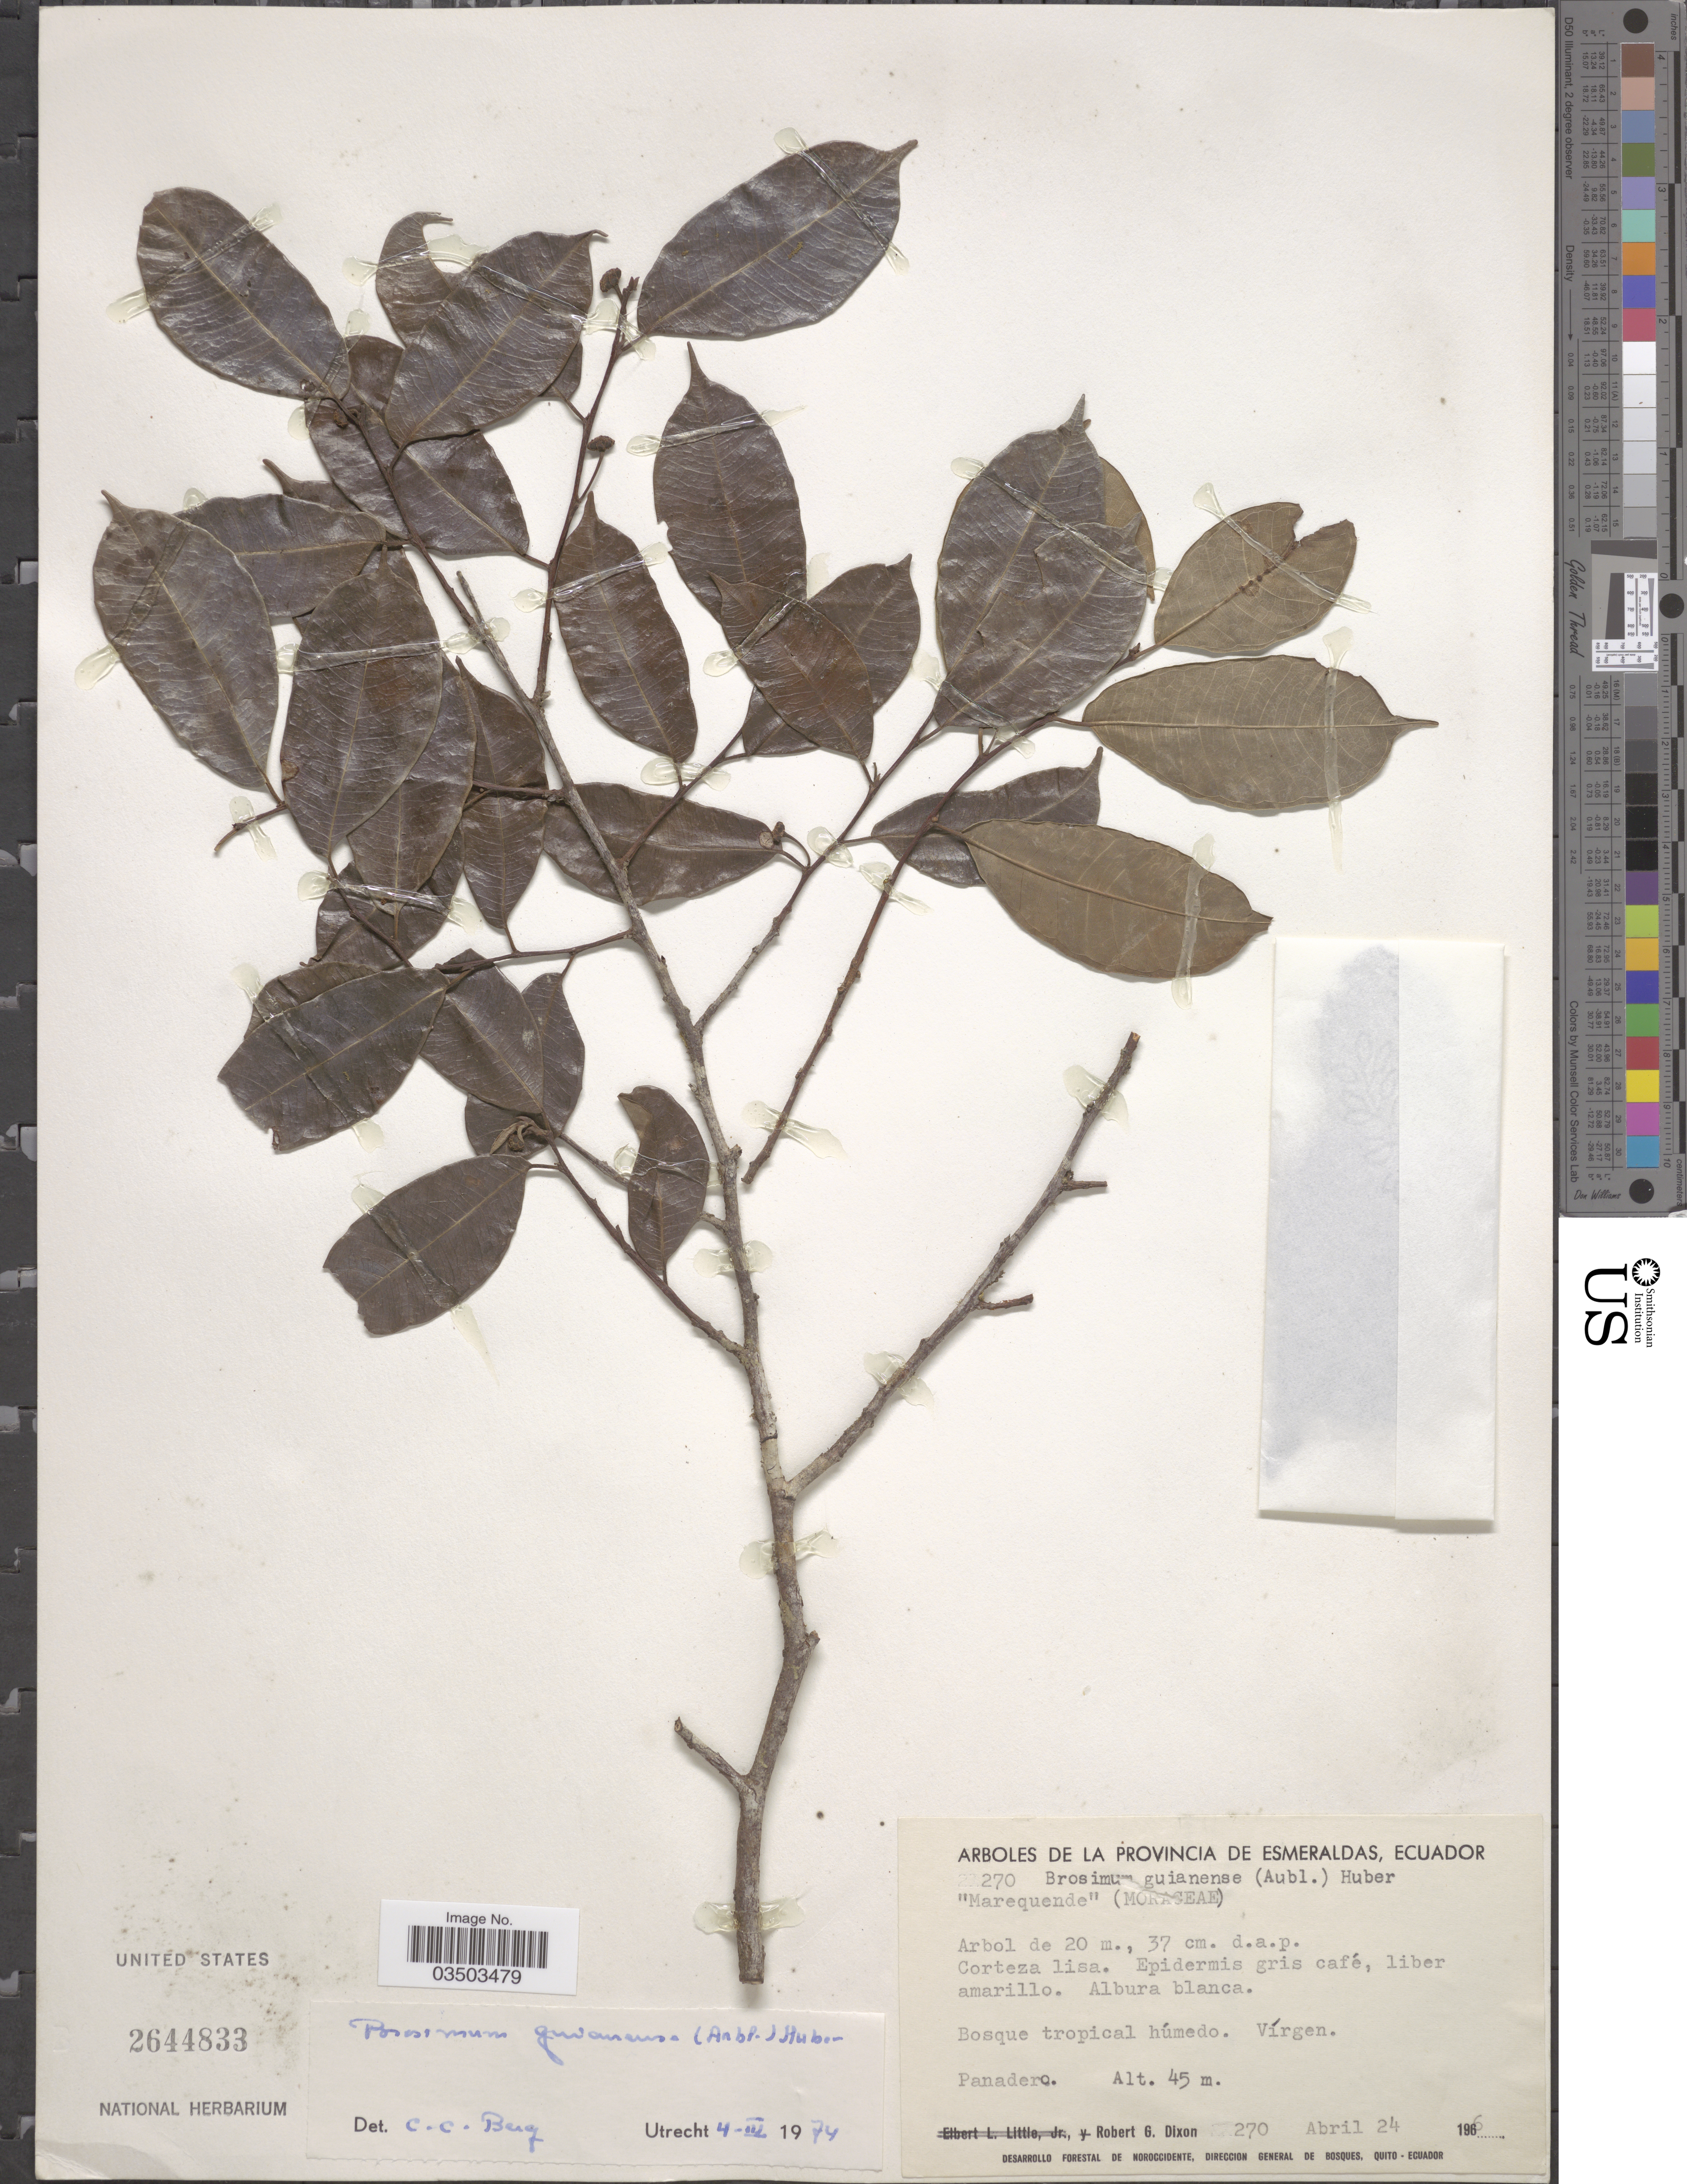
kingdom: Plantae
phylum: Tracheophyta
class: Magnoliopsida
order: Rosales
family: Moraceae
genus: Brosimum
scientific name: Brosimum guianense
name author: (Aubl.) Huber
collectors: R. G. Dixon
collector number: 270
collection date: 1966-04-24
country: Ecuador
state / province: Esmeraldas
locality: Panadero.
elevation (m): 45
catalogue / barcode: US 2644833